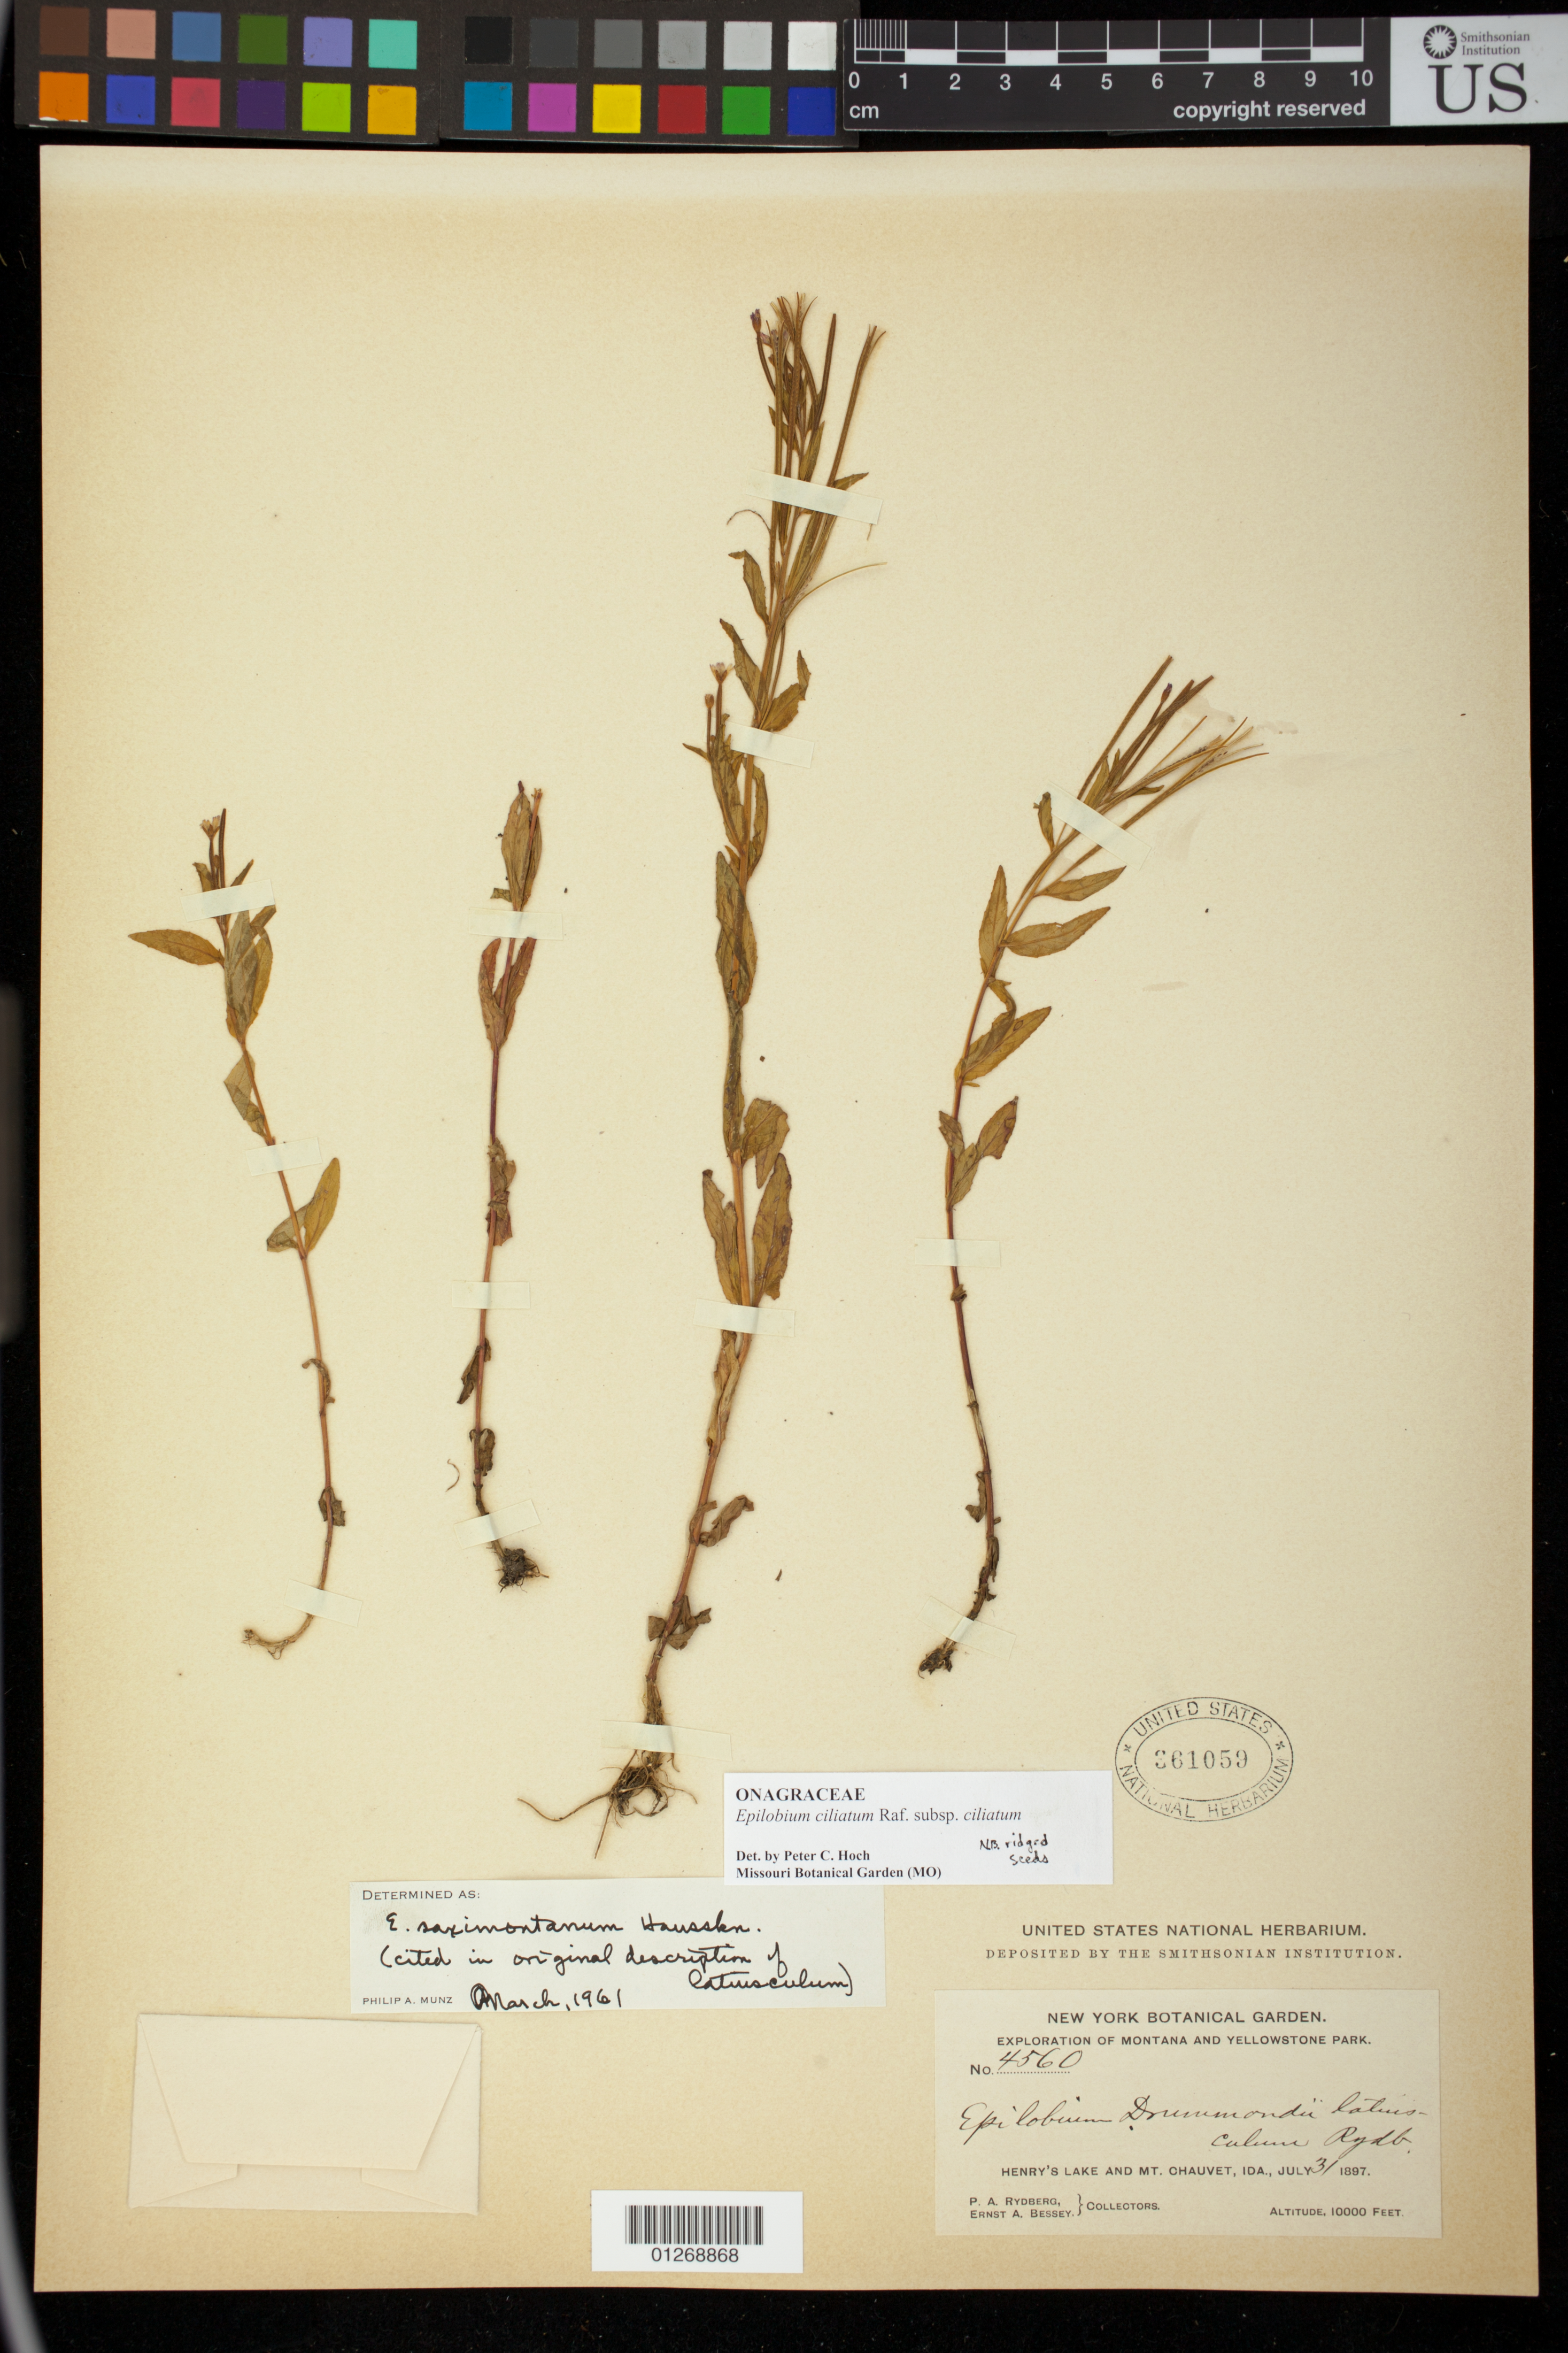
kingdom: Plantae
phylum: Tracheophyta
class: Magnoliopsida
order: Myrtales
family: Onagraceae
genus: Epilobium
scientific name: Epilobium drummondii var. latiusculum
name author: Rydb.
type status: Syntype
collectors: P. A. Rydberg & E. Bessey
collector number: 4560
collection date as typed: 03 Jul 1897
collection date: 1897-07-03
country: United States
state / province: Idaho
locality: Henry's Lake and Mt. Chauvet, Ida.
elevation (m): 3048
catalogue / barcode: US 361059